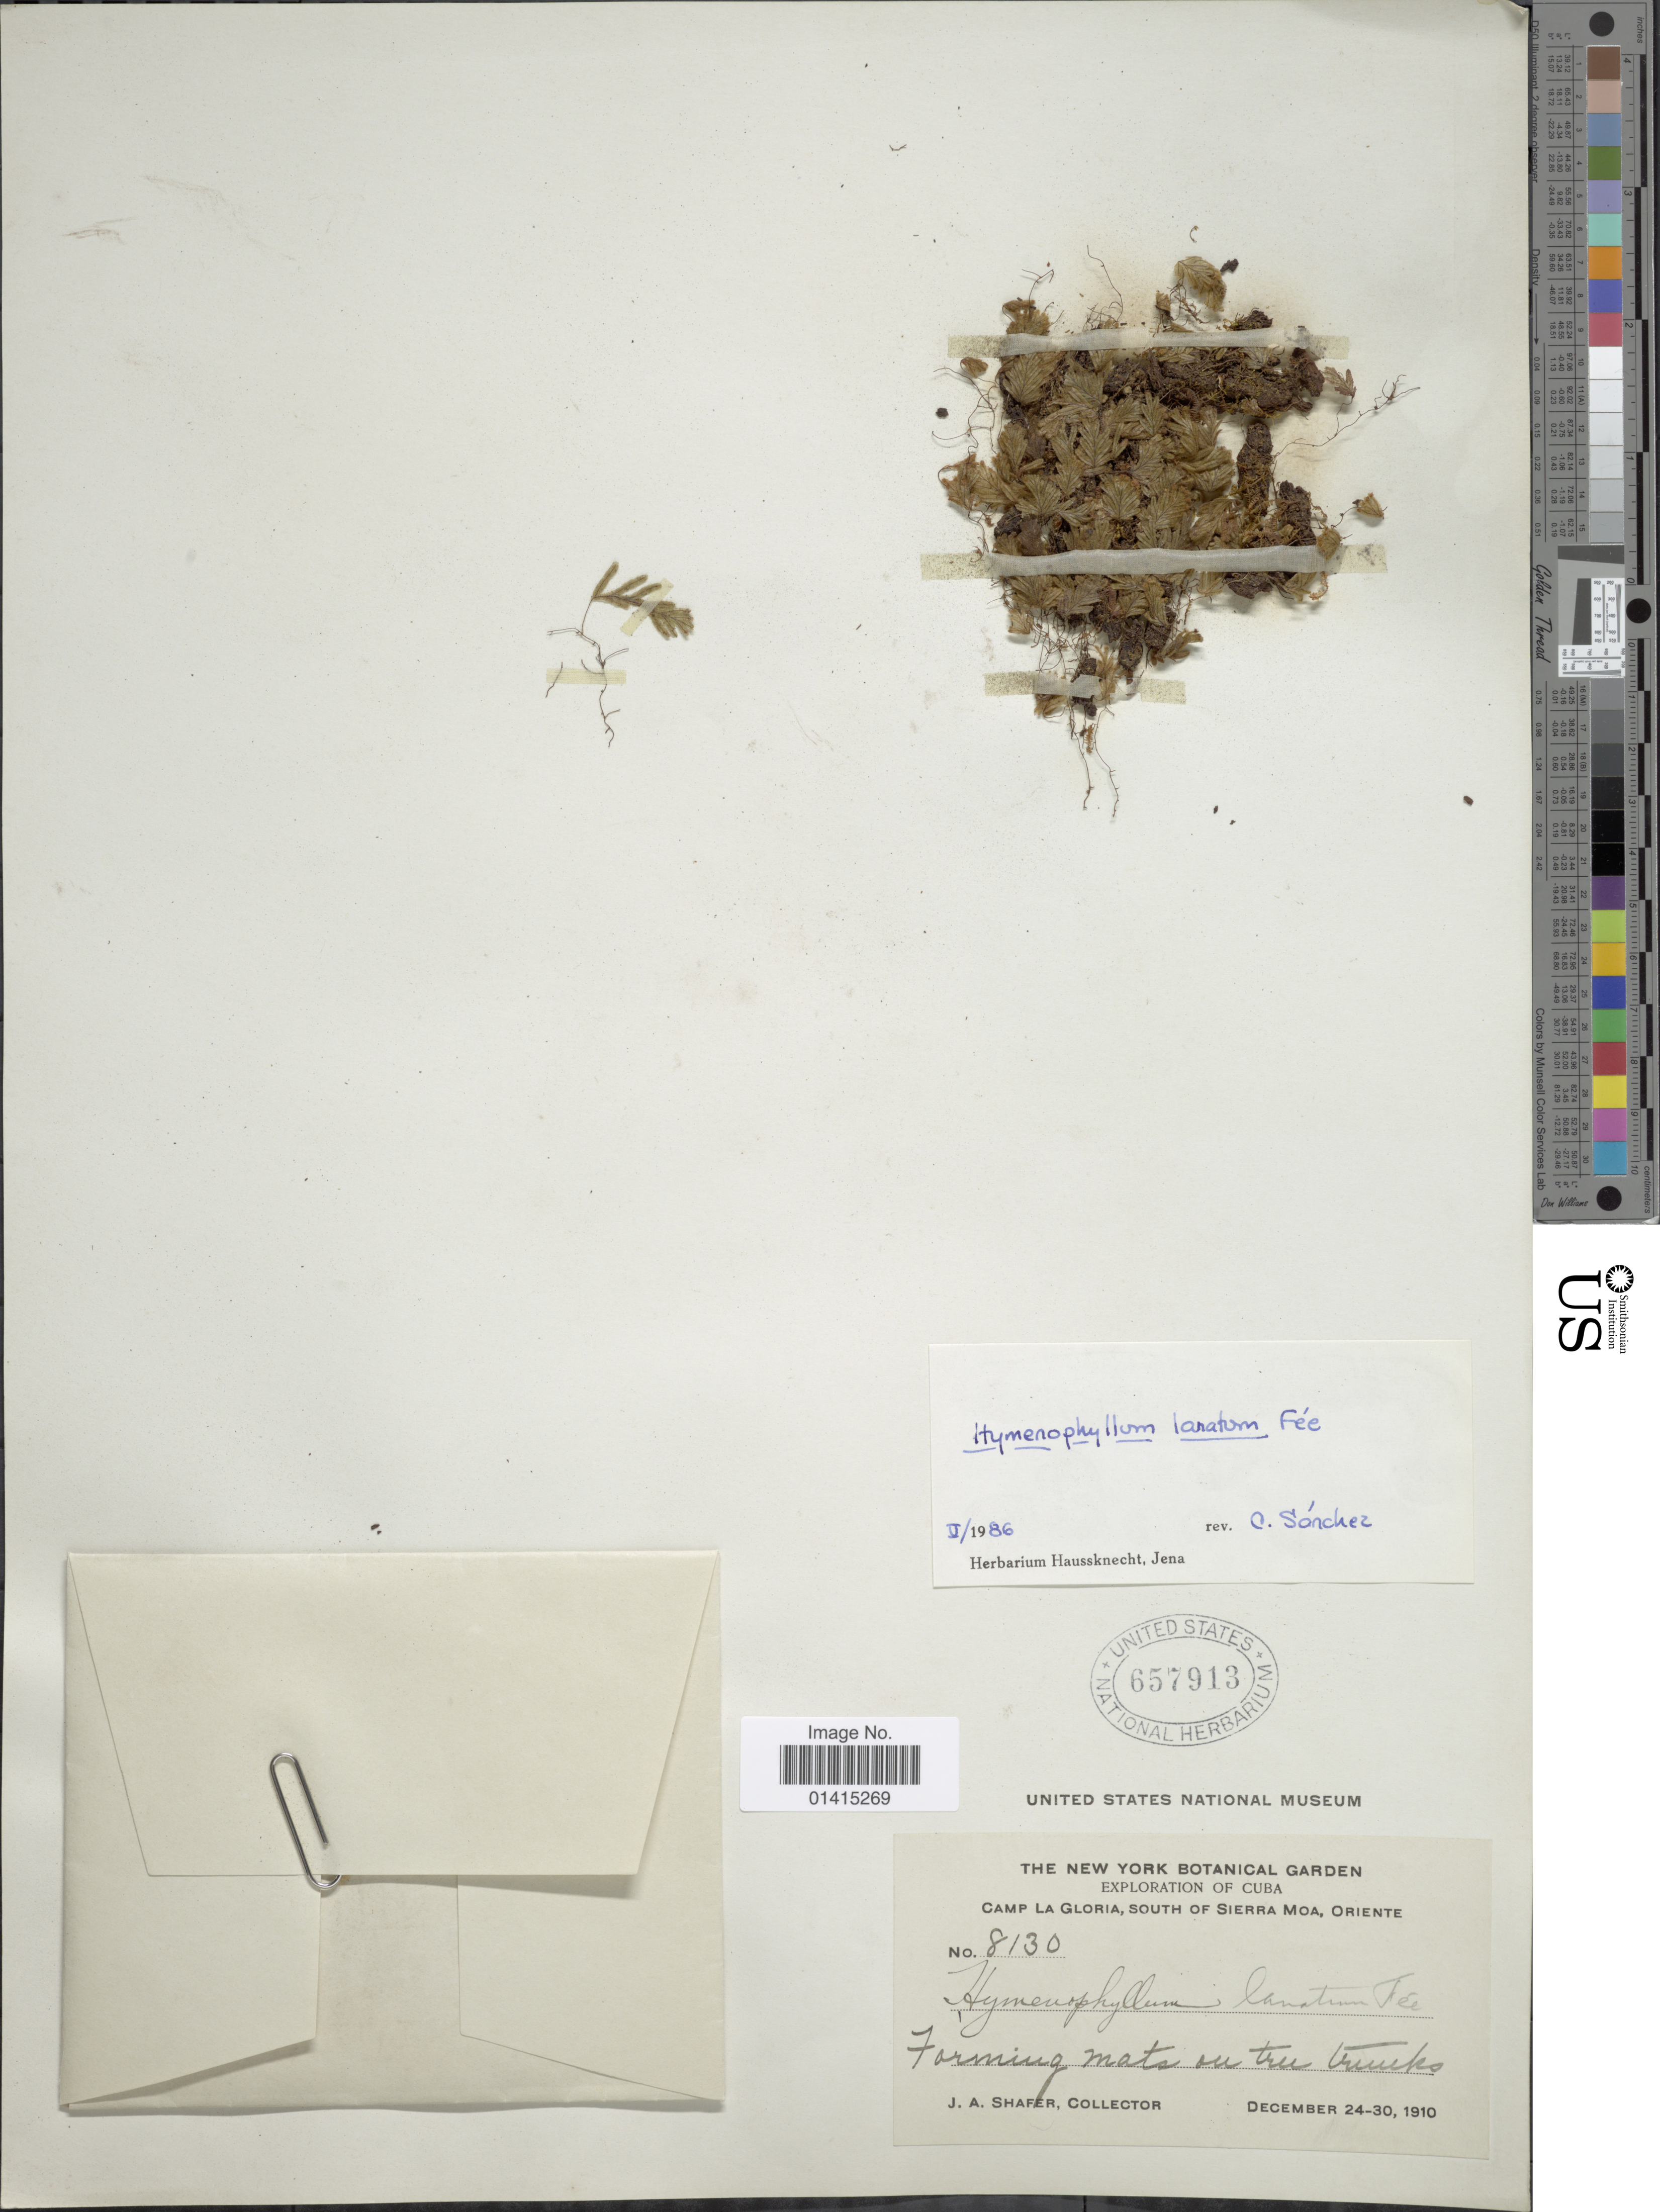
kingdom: Plantae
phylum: Tracheophyta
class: Polypodiopsida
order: Hymenophyllales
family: Hymenophyllaceae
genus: Hymenophyllum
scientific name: Hymenophyllum lanatum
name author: Fée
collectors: J. A. Shafer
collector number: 8130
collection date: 1910-12-24/1910-12-30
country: Cuba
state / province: Oriente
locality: Camp la Gloria, south of Sierra Moa, Oriente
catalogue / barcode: US 657913